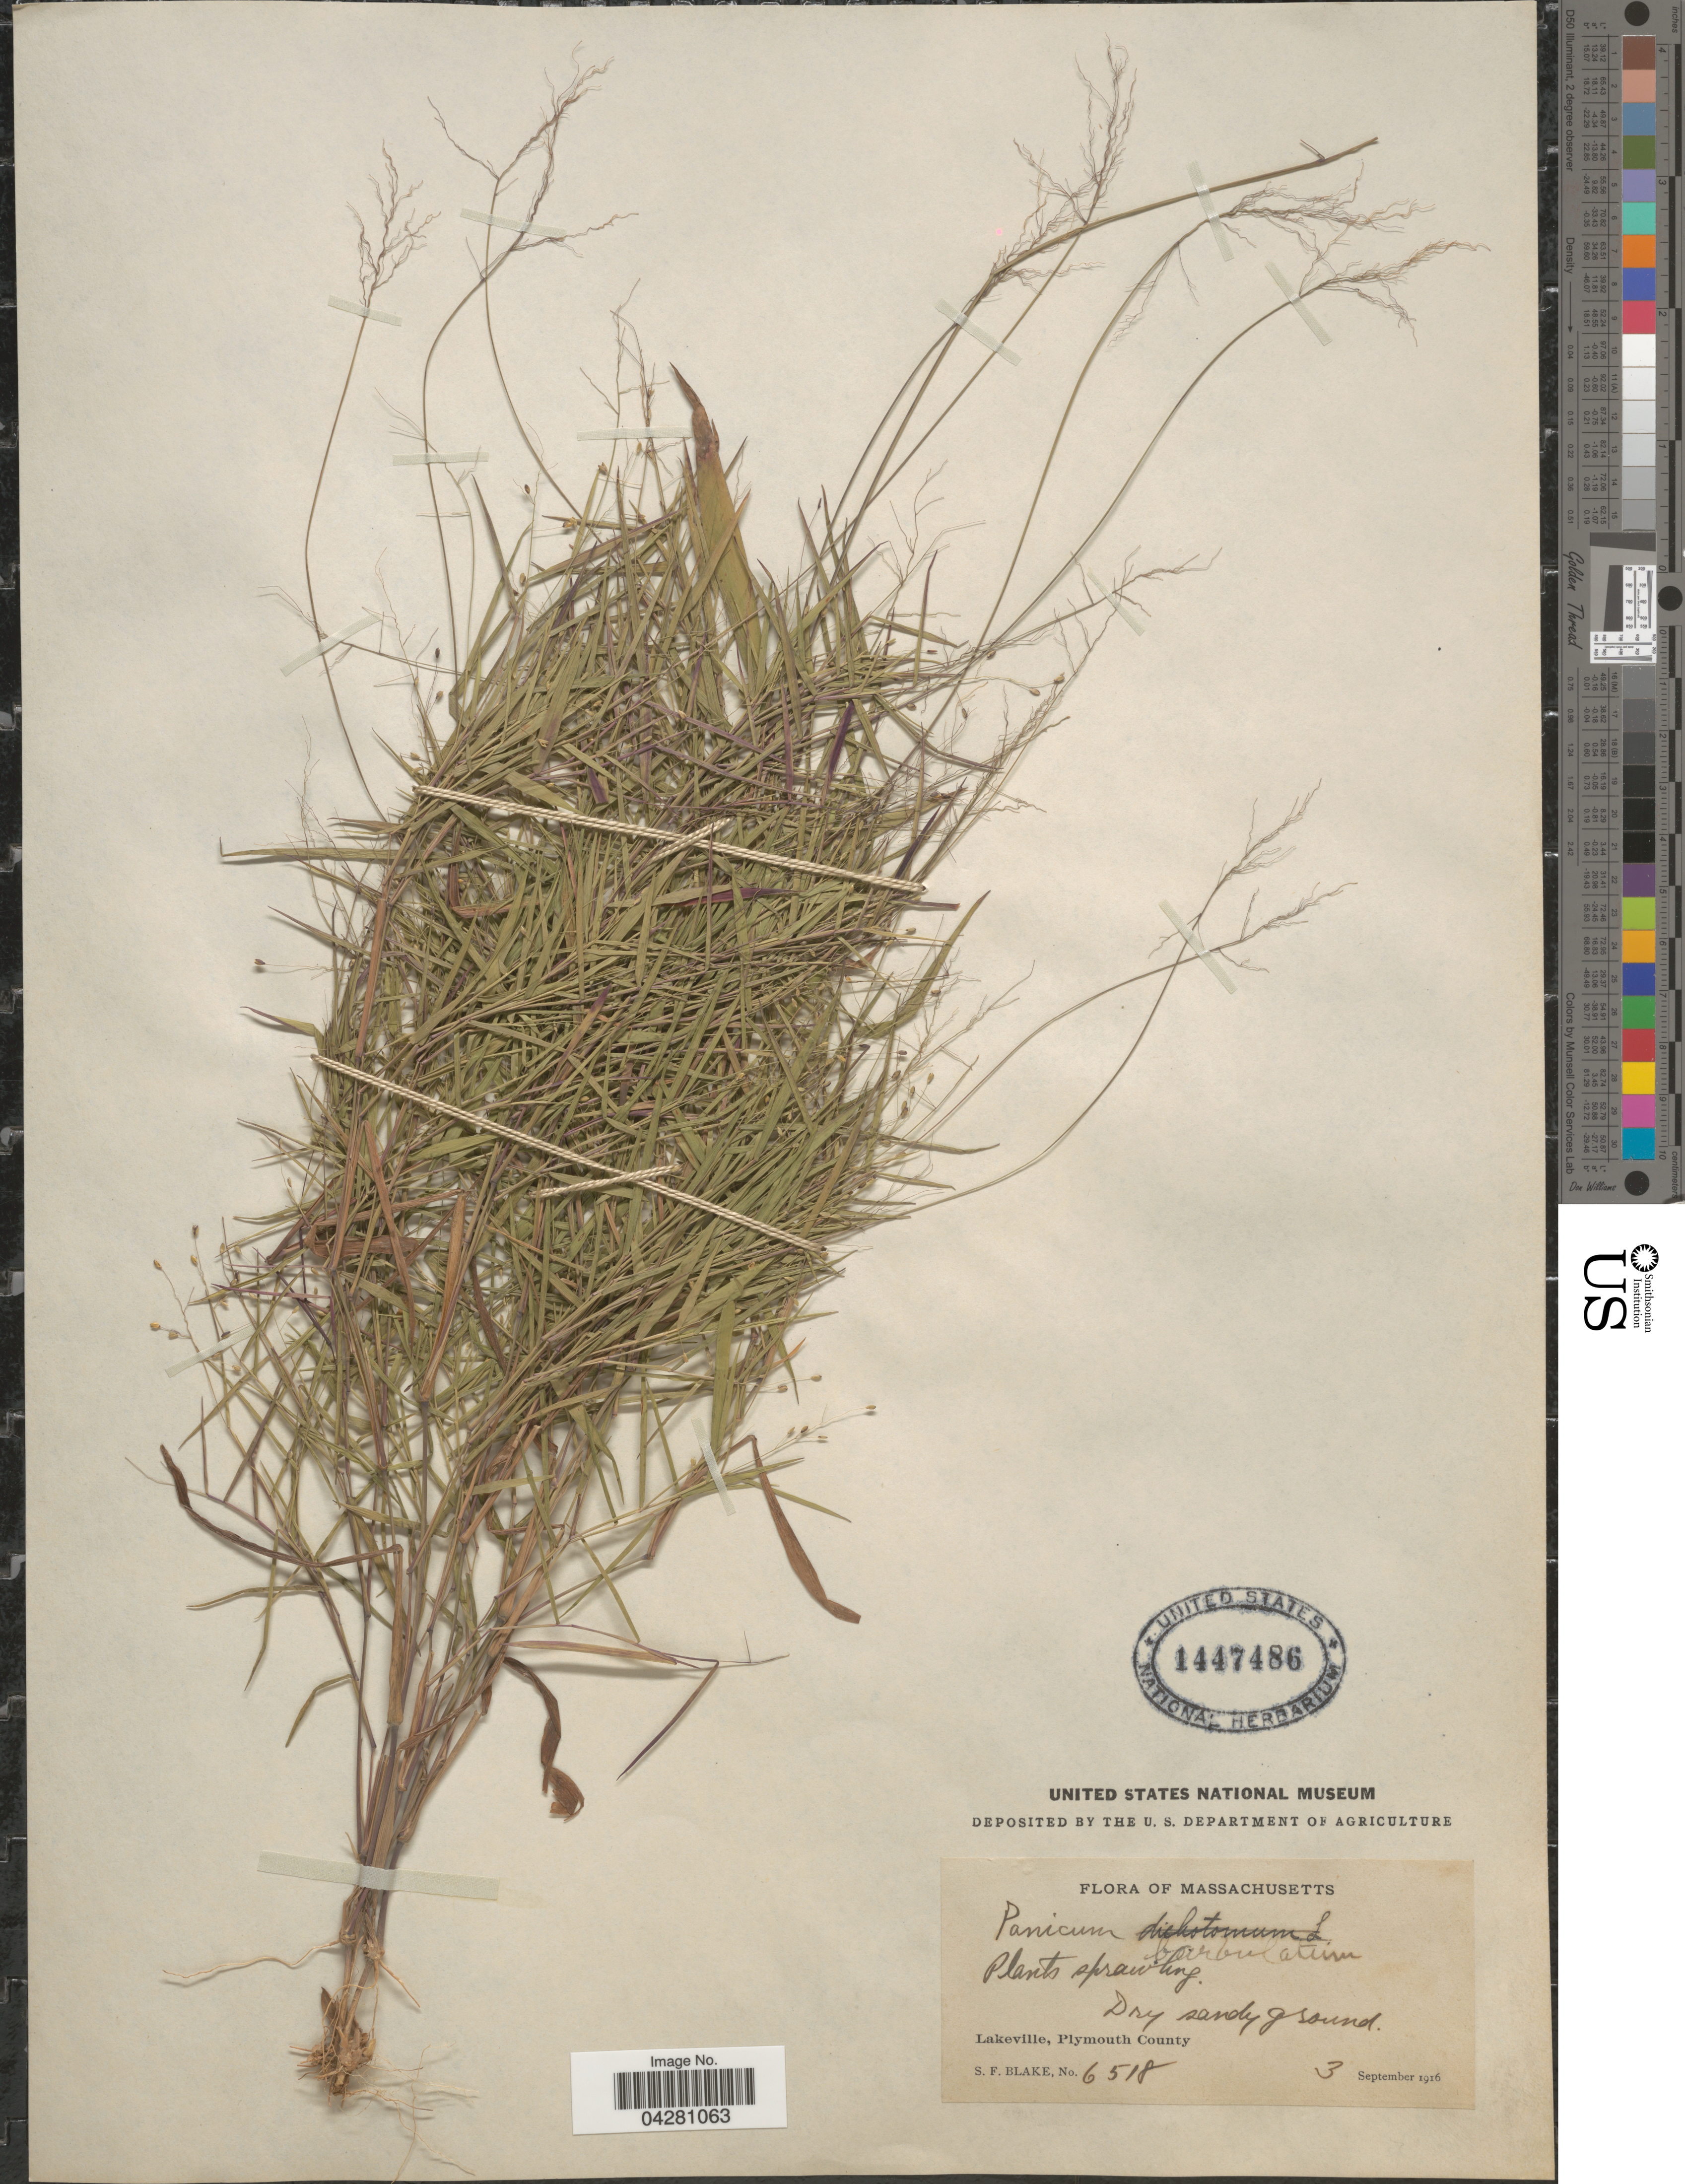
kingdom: Plantae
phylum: Tracheophyta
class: Liliopsida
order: Poales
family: Poaceae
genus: Dichanthelium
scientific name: Dichanthelium dichotomum var. dichotomum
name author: (L.) Gould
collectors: S. Blake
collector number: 6518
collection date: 1916-09-03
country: United States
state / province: Massachusetts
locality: Lakeville, Plymouth County.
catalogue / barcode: US 1447486